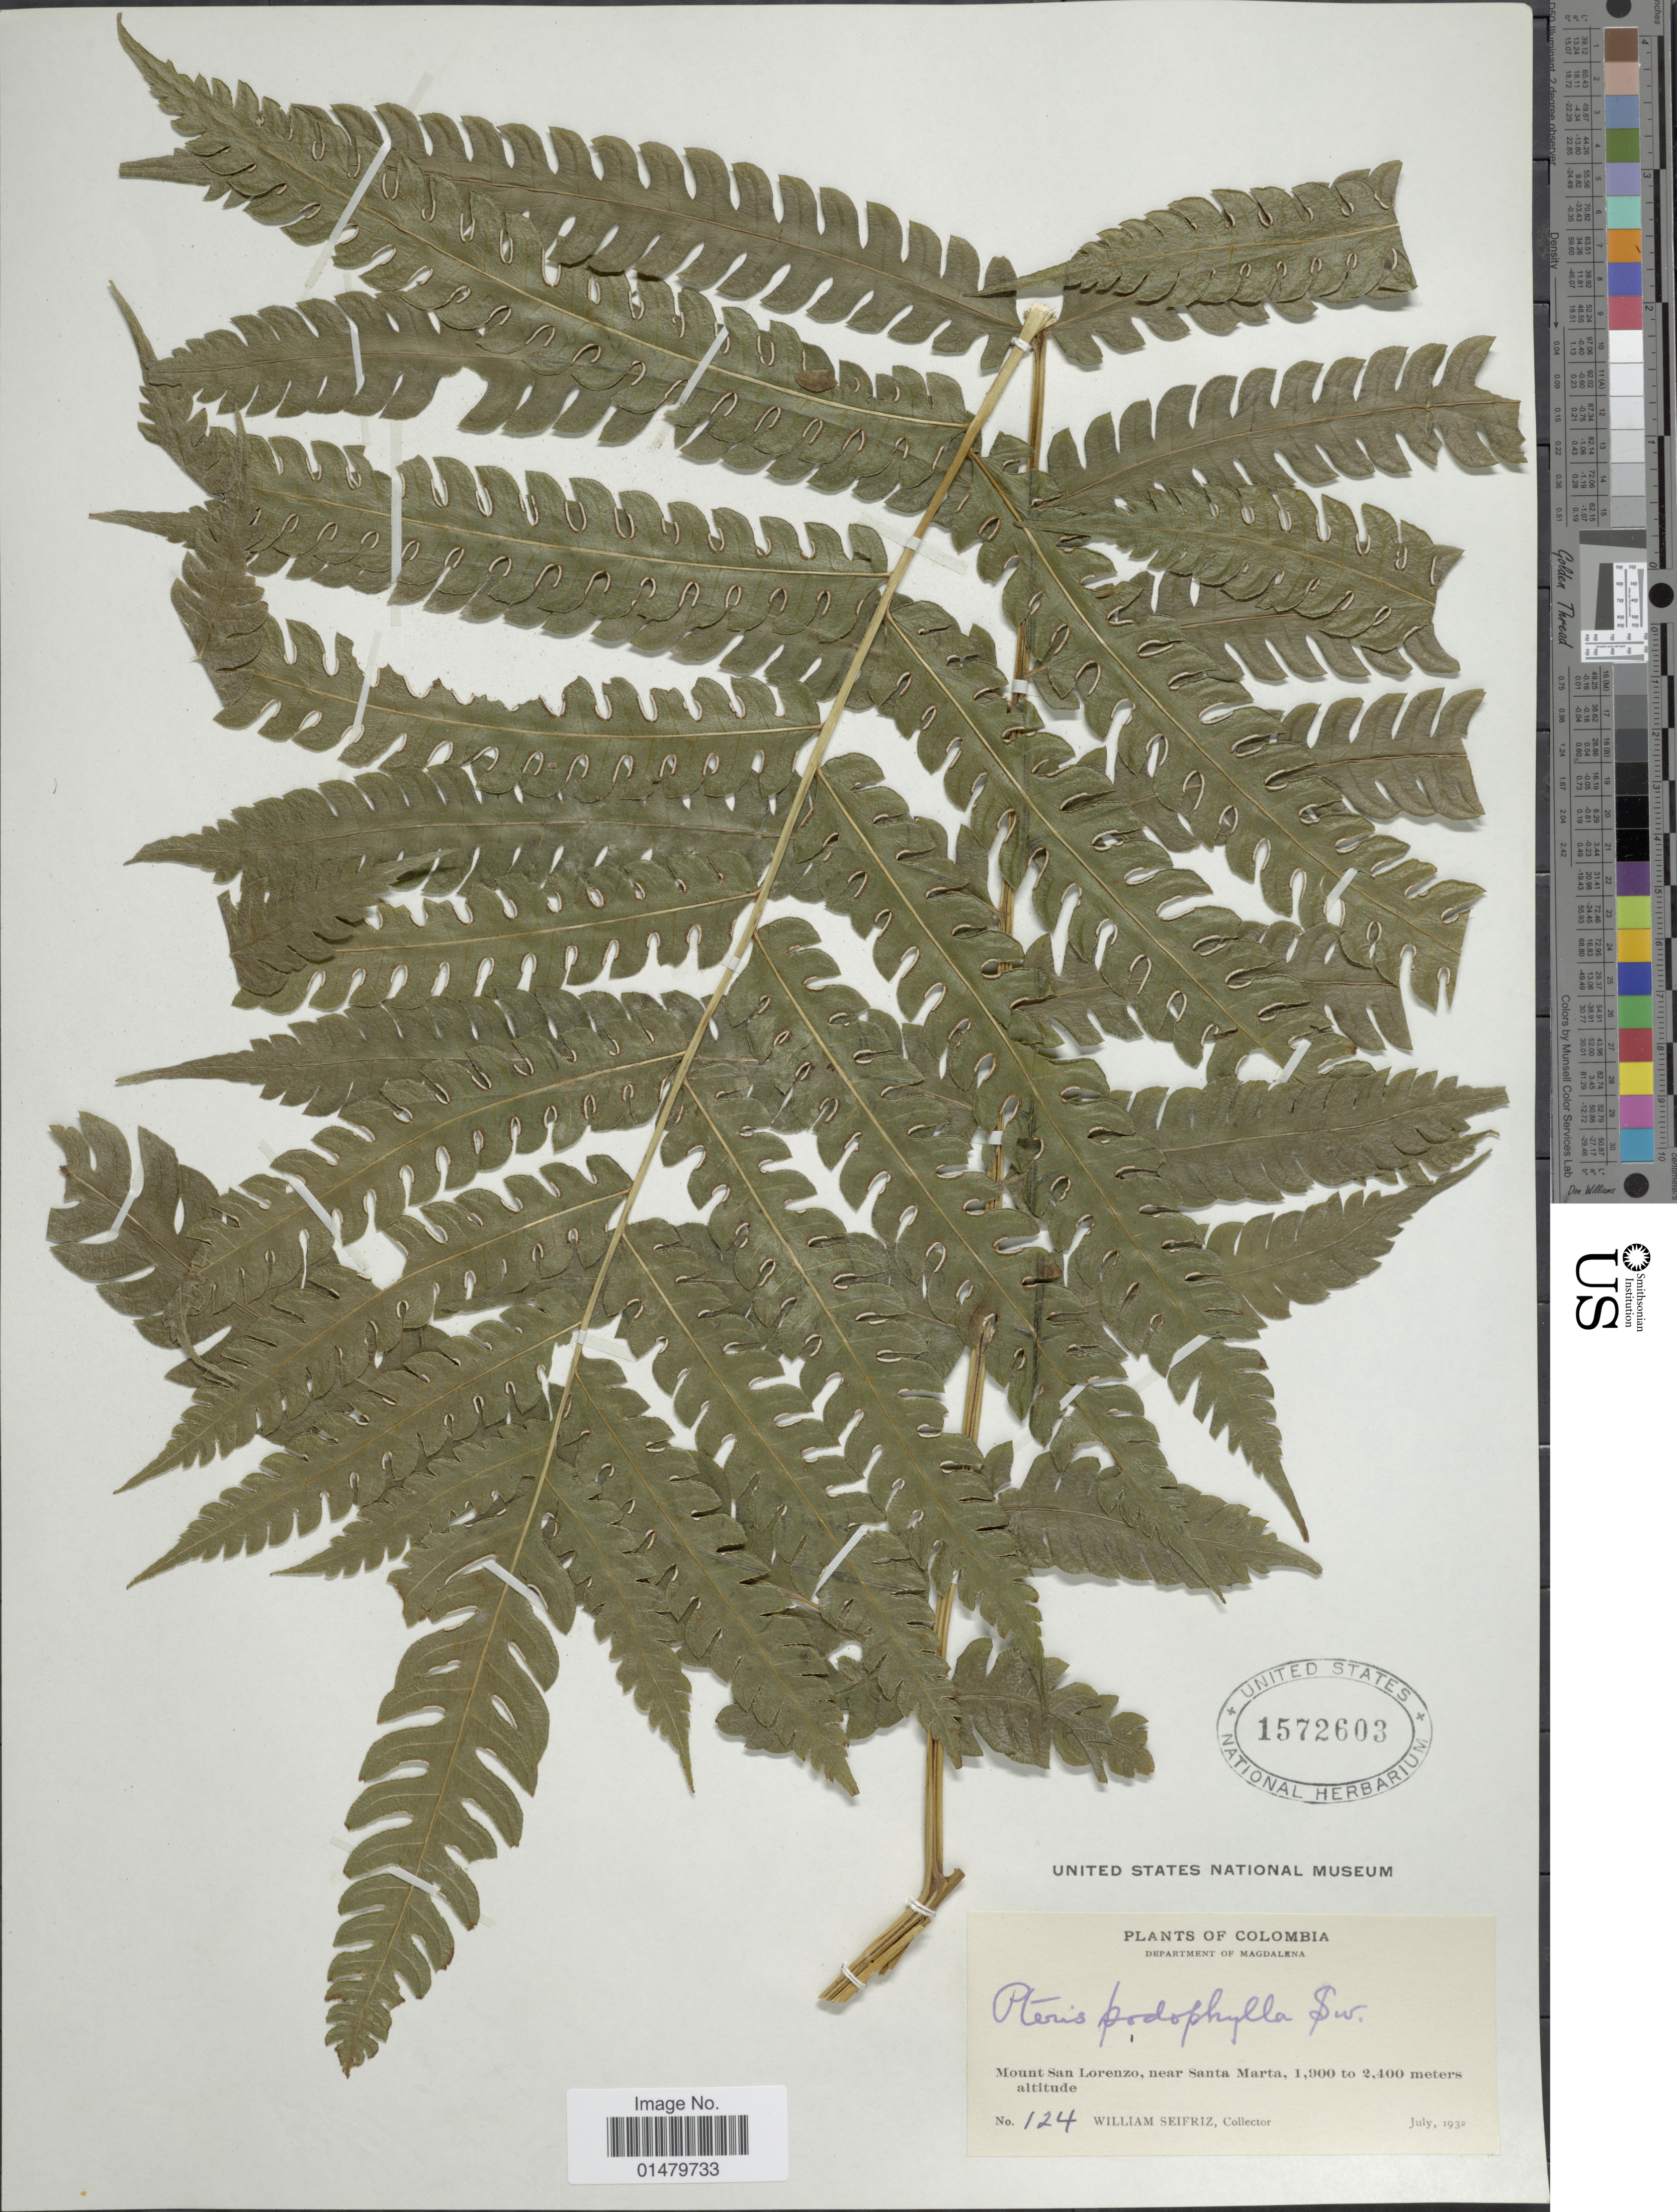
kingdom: Plantae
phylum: Tracheophyta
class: Polypodiopsida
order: Polypodiales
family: Pteridaceae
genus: Pteris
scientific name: Pteris podophylla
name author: Sw.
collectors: W. Seifriz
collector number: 124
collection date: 1932-07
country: Colombia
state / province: Magdalena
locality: Department of Magdalena. Mount San Lorenzo, near Santa Marta.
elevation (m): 1900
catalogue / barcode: US 1572603